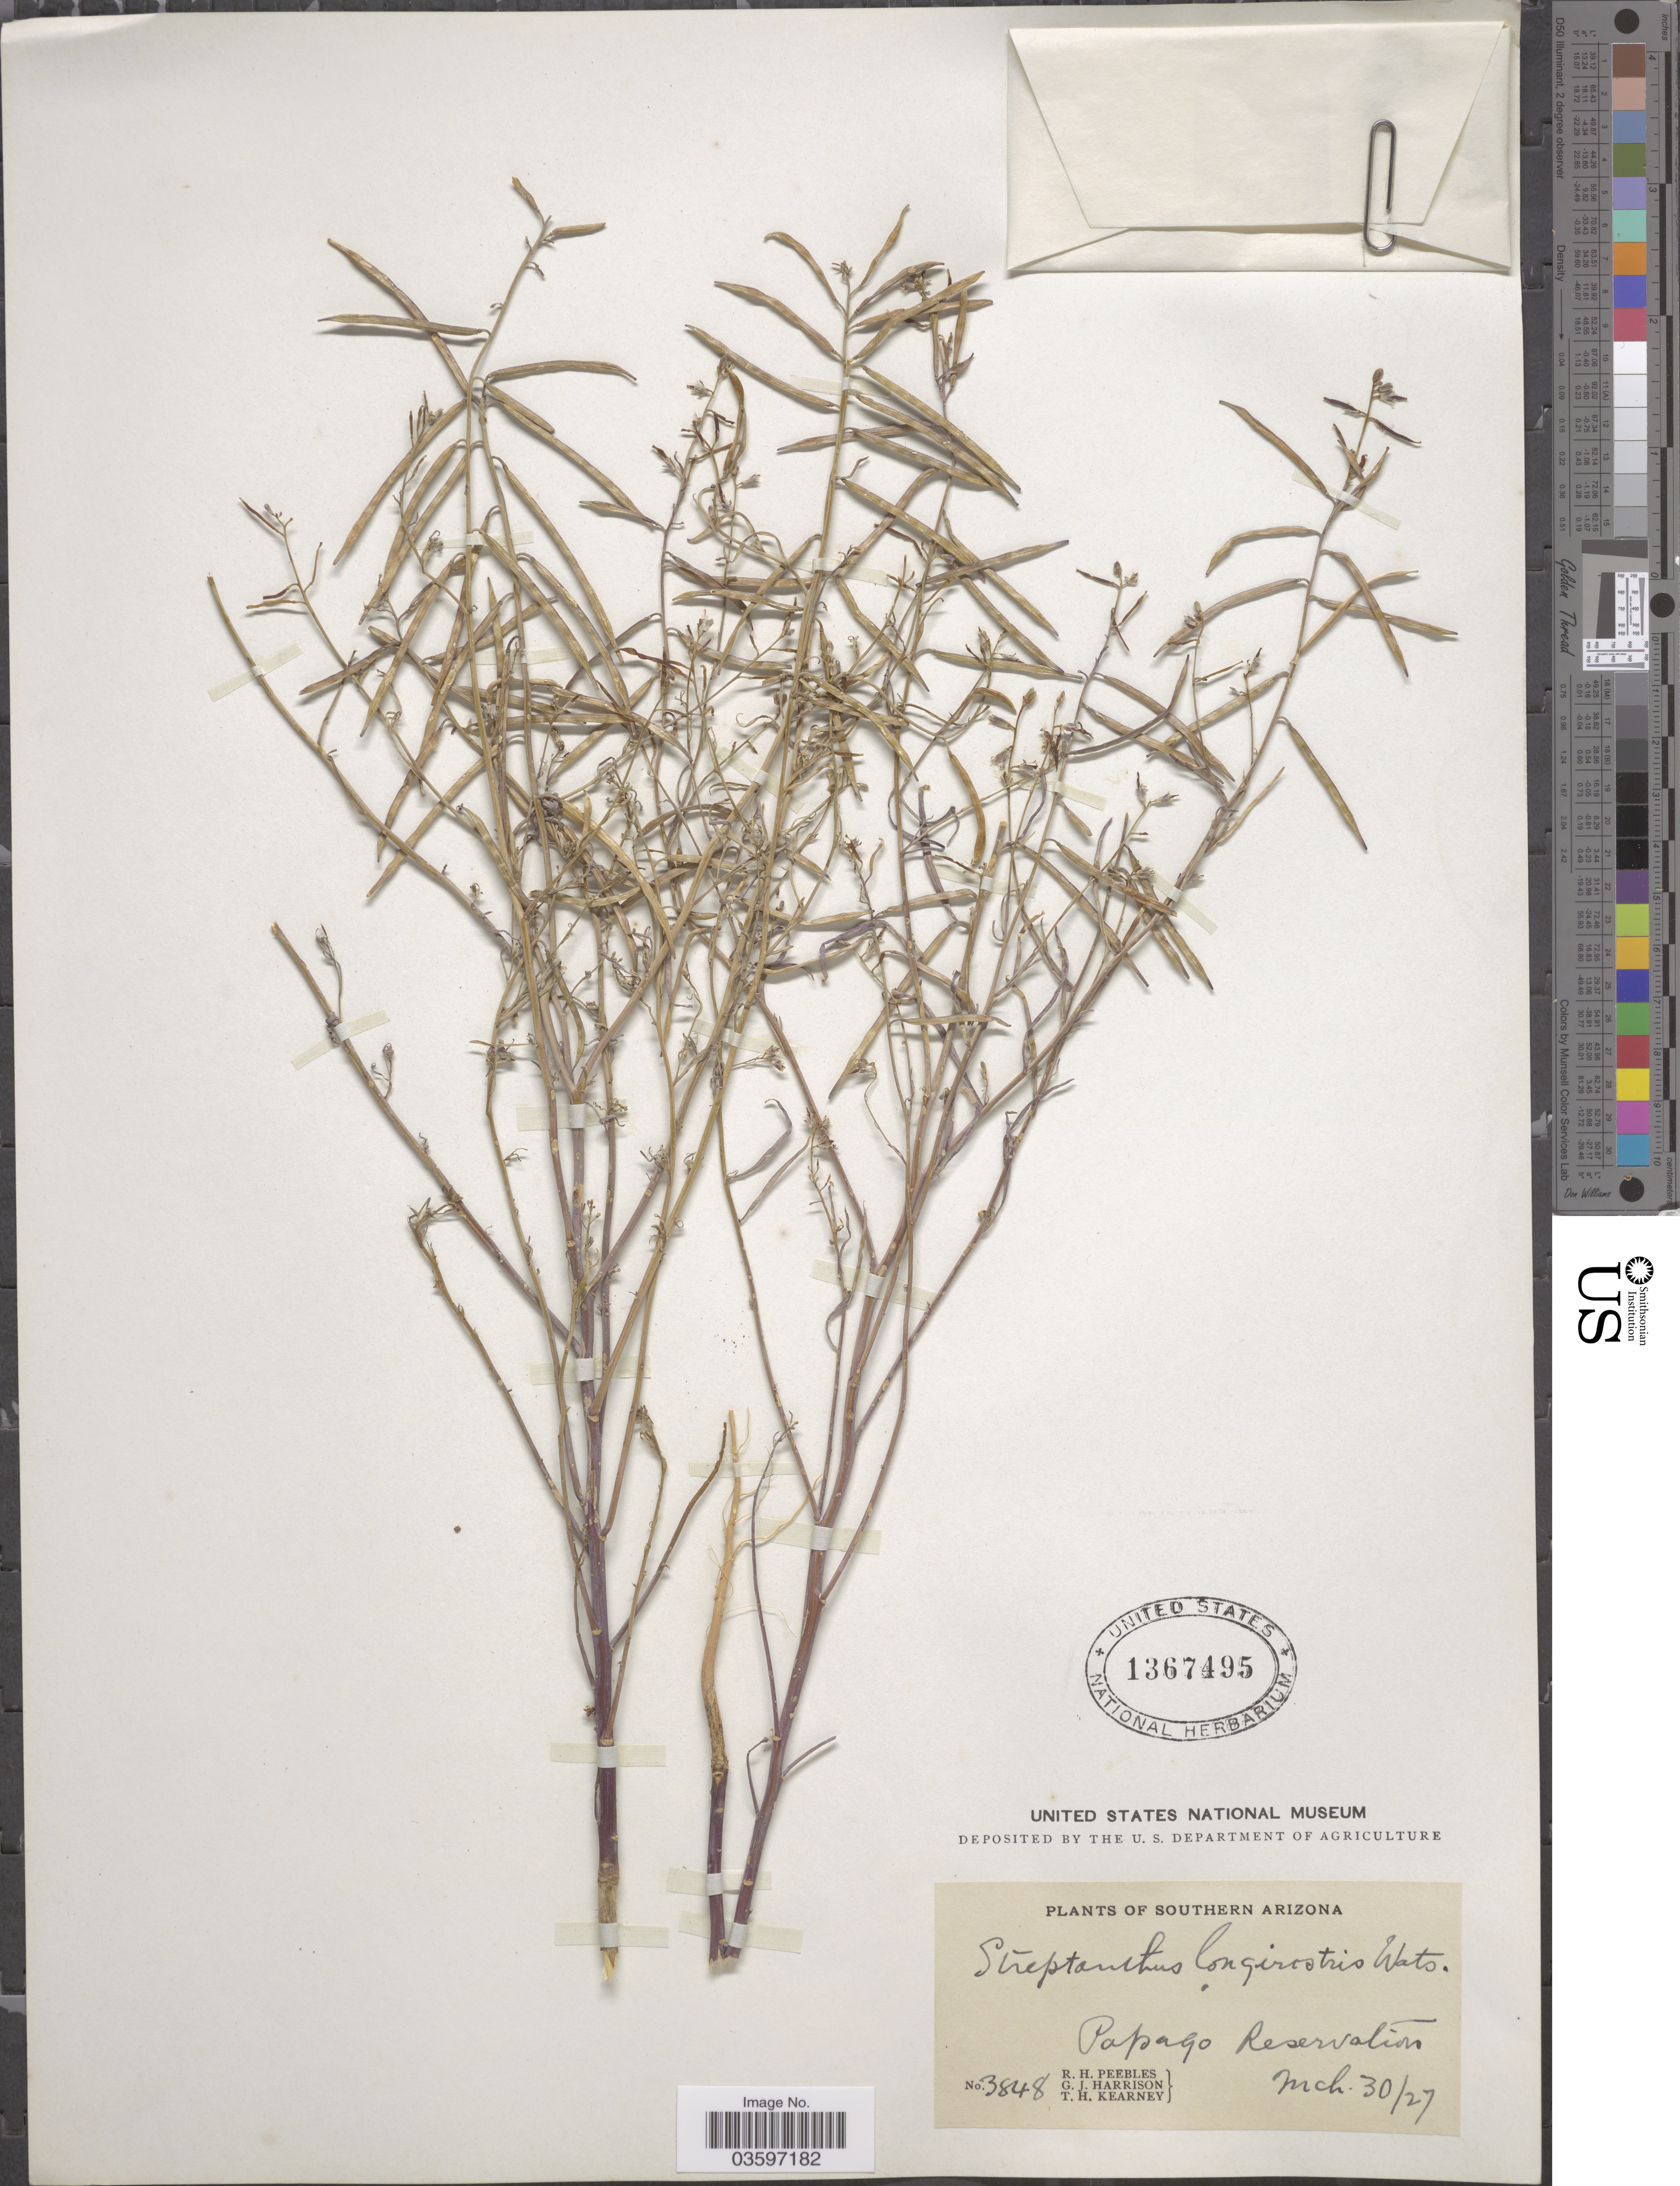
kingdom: Plantae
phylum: Tracheophyta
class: Magnoliopsida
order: Brassicales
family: Brassicaceae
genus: Streptanthella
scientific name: Streptanthella longirostris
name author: (S. Watson) Rydb.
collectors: R. H. Peebles, G. J. Harrison & T. H. Kearney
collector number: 3848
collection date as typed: Transcribed d/m/y: 30/3/27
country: United States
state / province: Arizona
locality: Southern Arizona. Papago Reservation.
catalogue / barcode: US 1367495